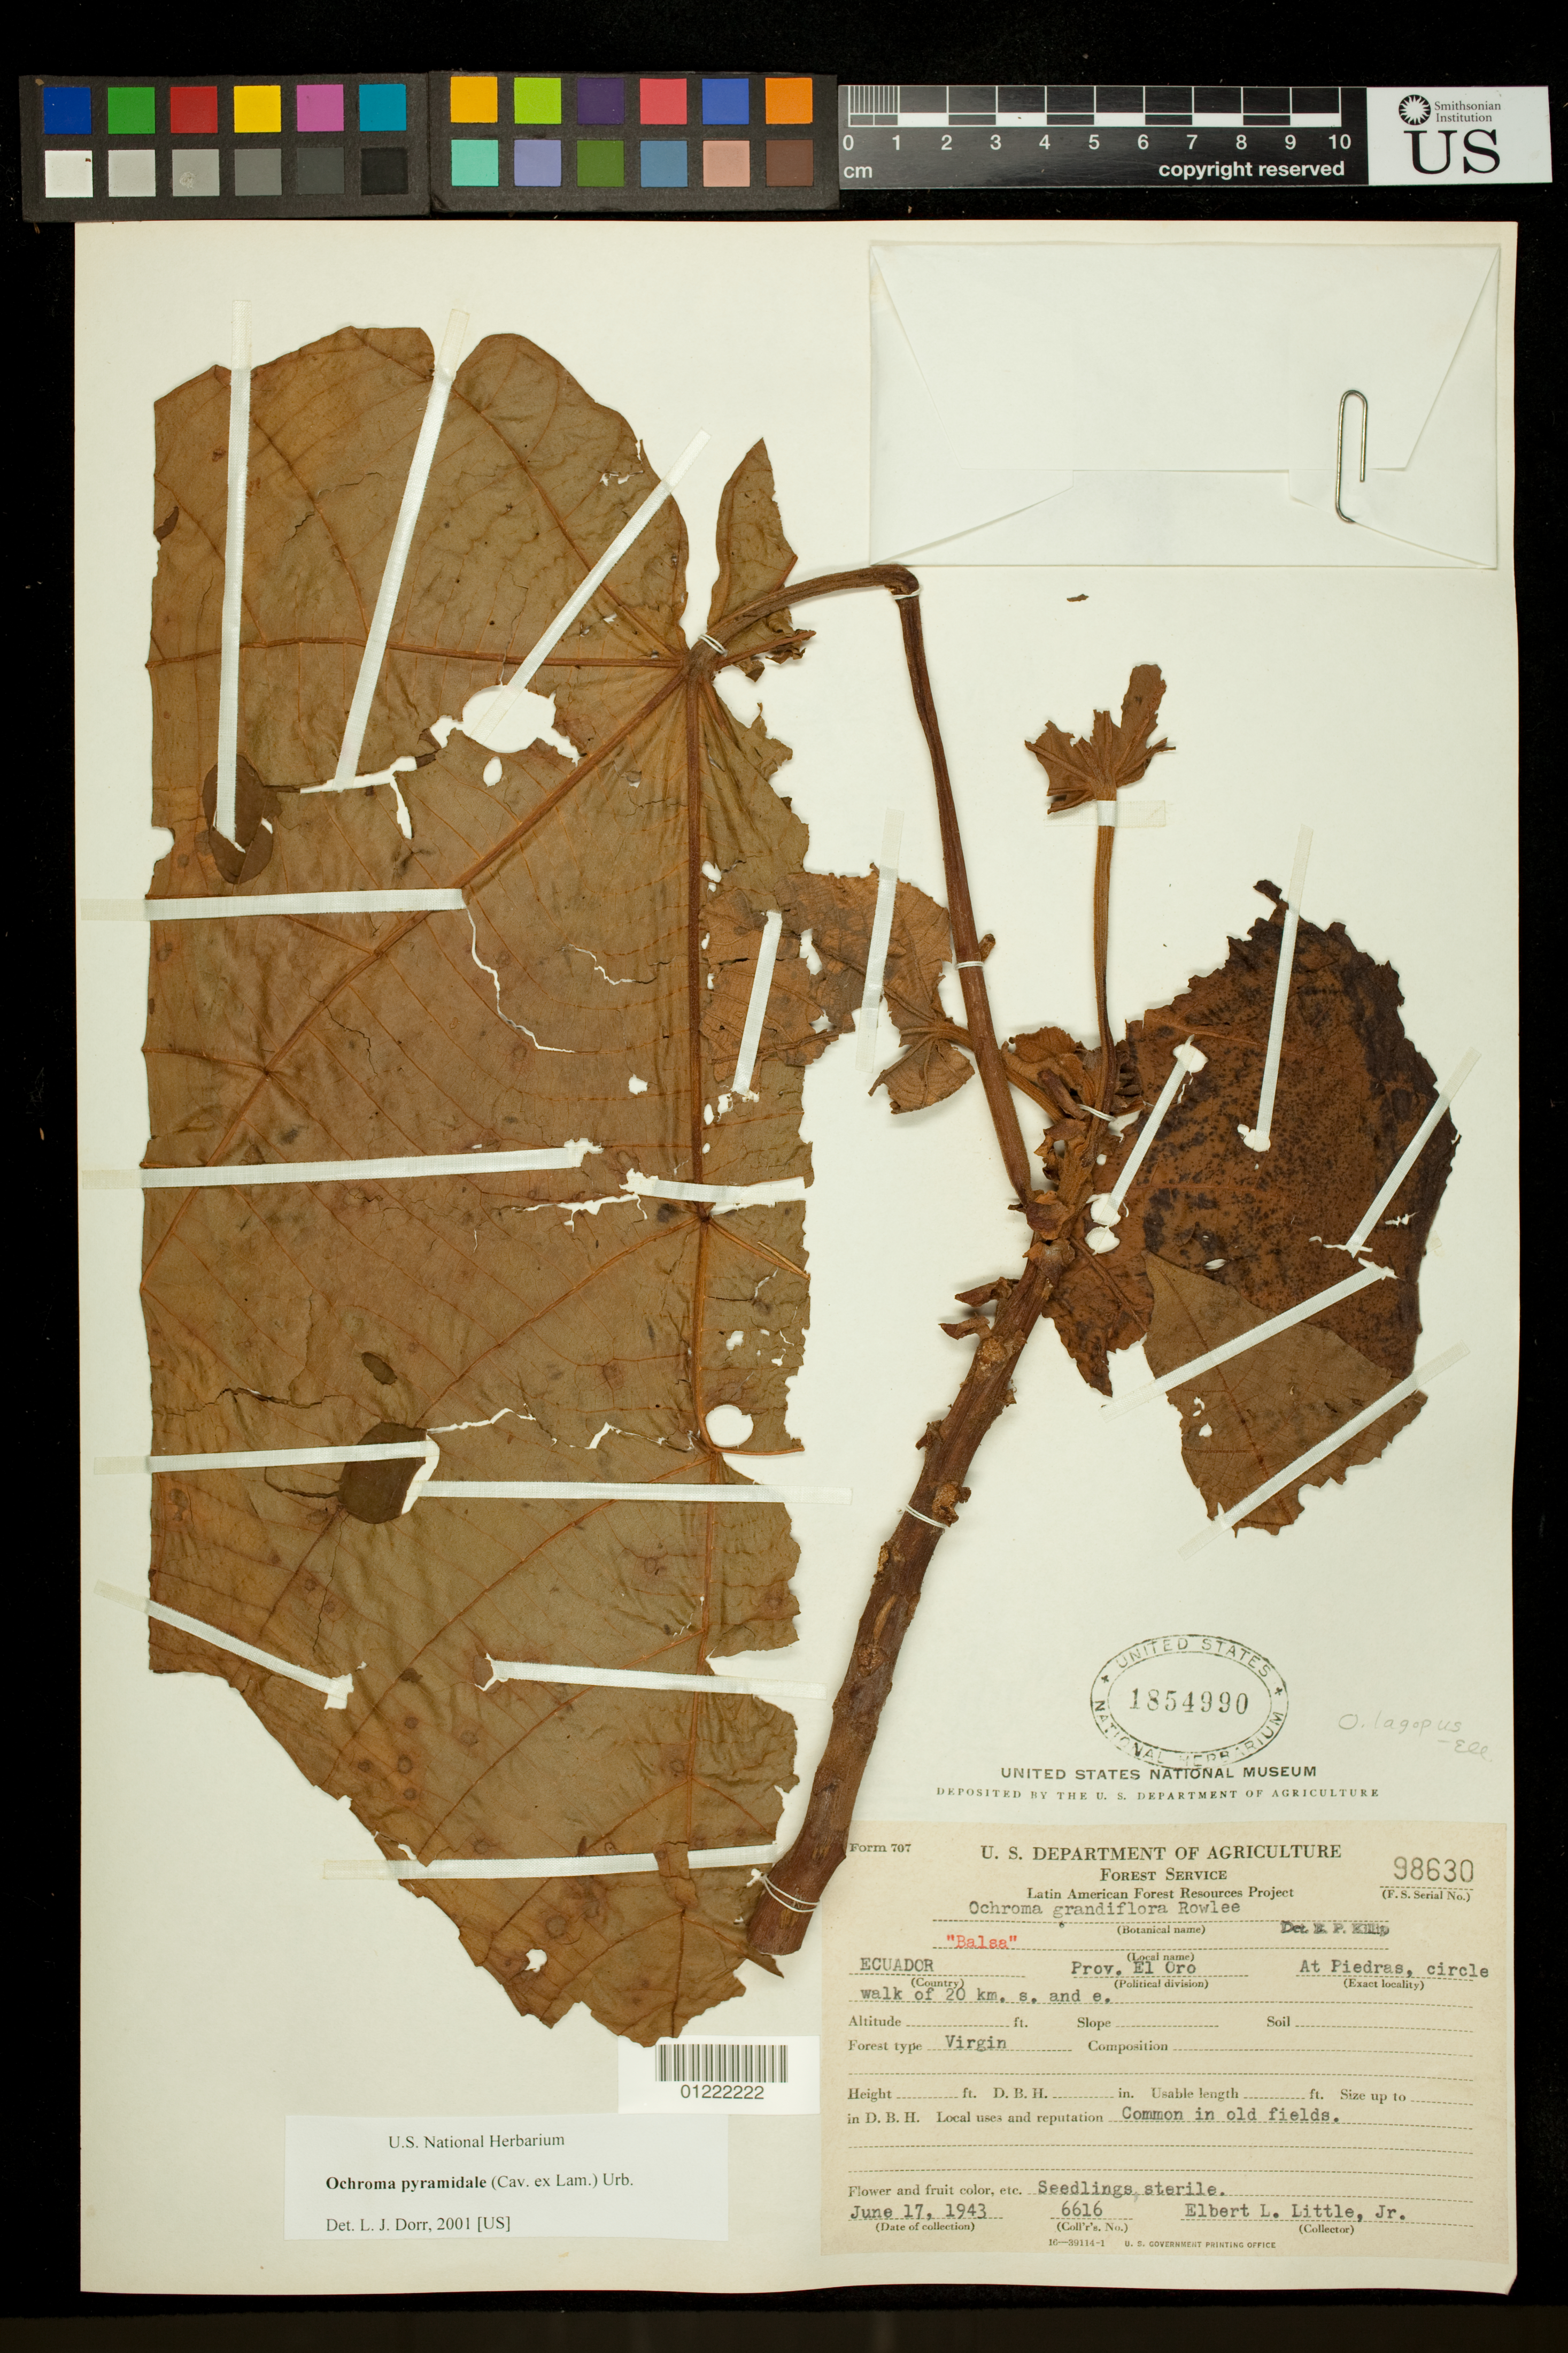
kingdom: Plantae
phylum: Tracheophyta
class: Magnoliopsida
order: Malvales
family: Malvaceae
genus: Ochroma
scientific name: Ochroma pyramidale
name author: (Cav. ex Lam.) Urb.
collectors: E. L. Little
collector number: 6616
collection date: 1943-06-17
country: Ecuador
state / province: El Oro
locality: At Piedras, circle walk of 20 km s. and e.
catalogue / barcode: US 1854990